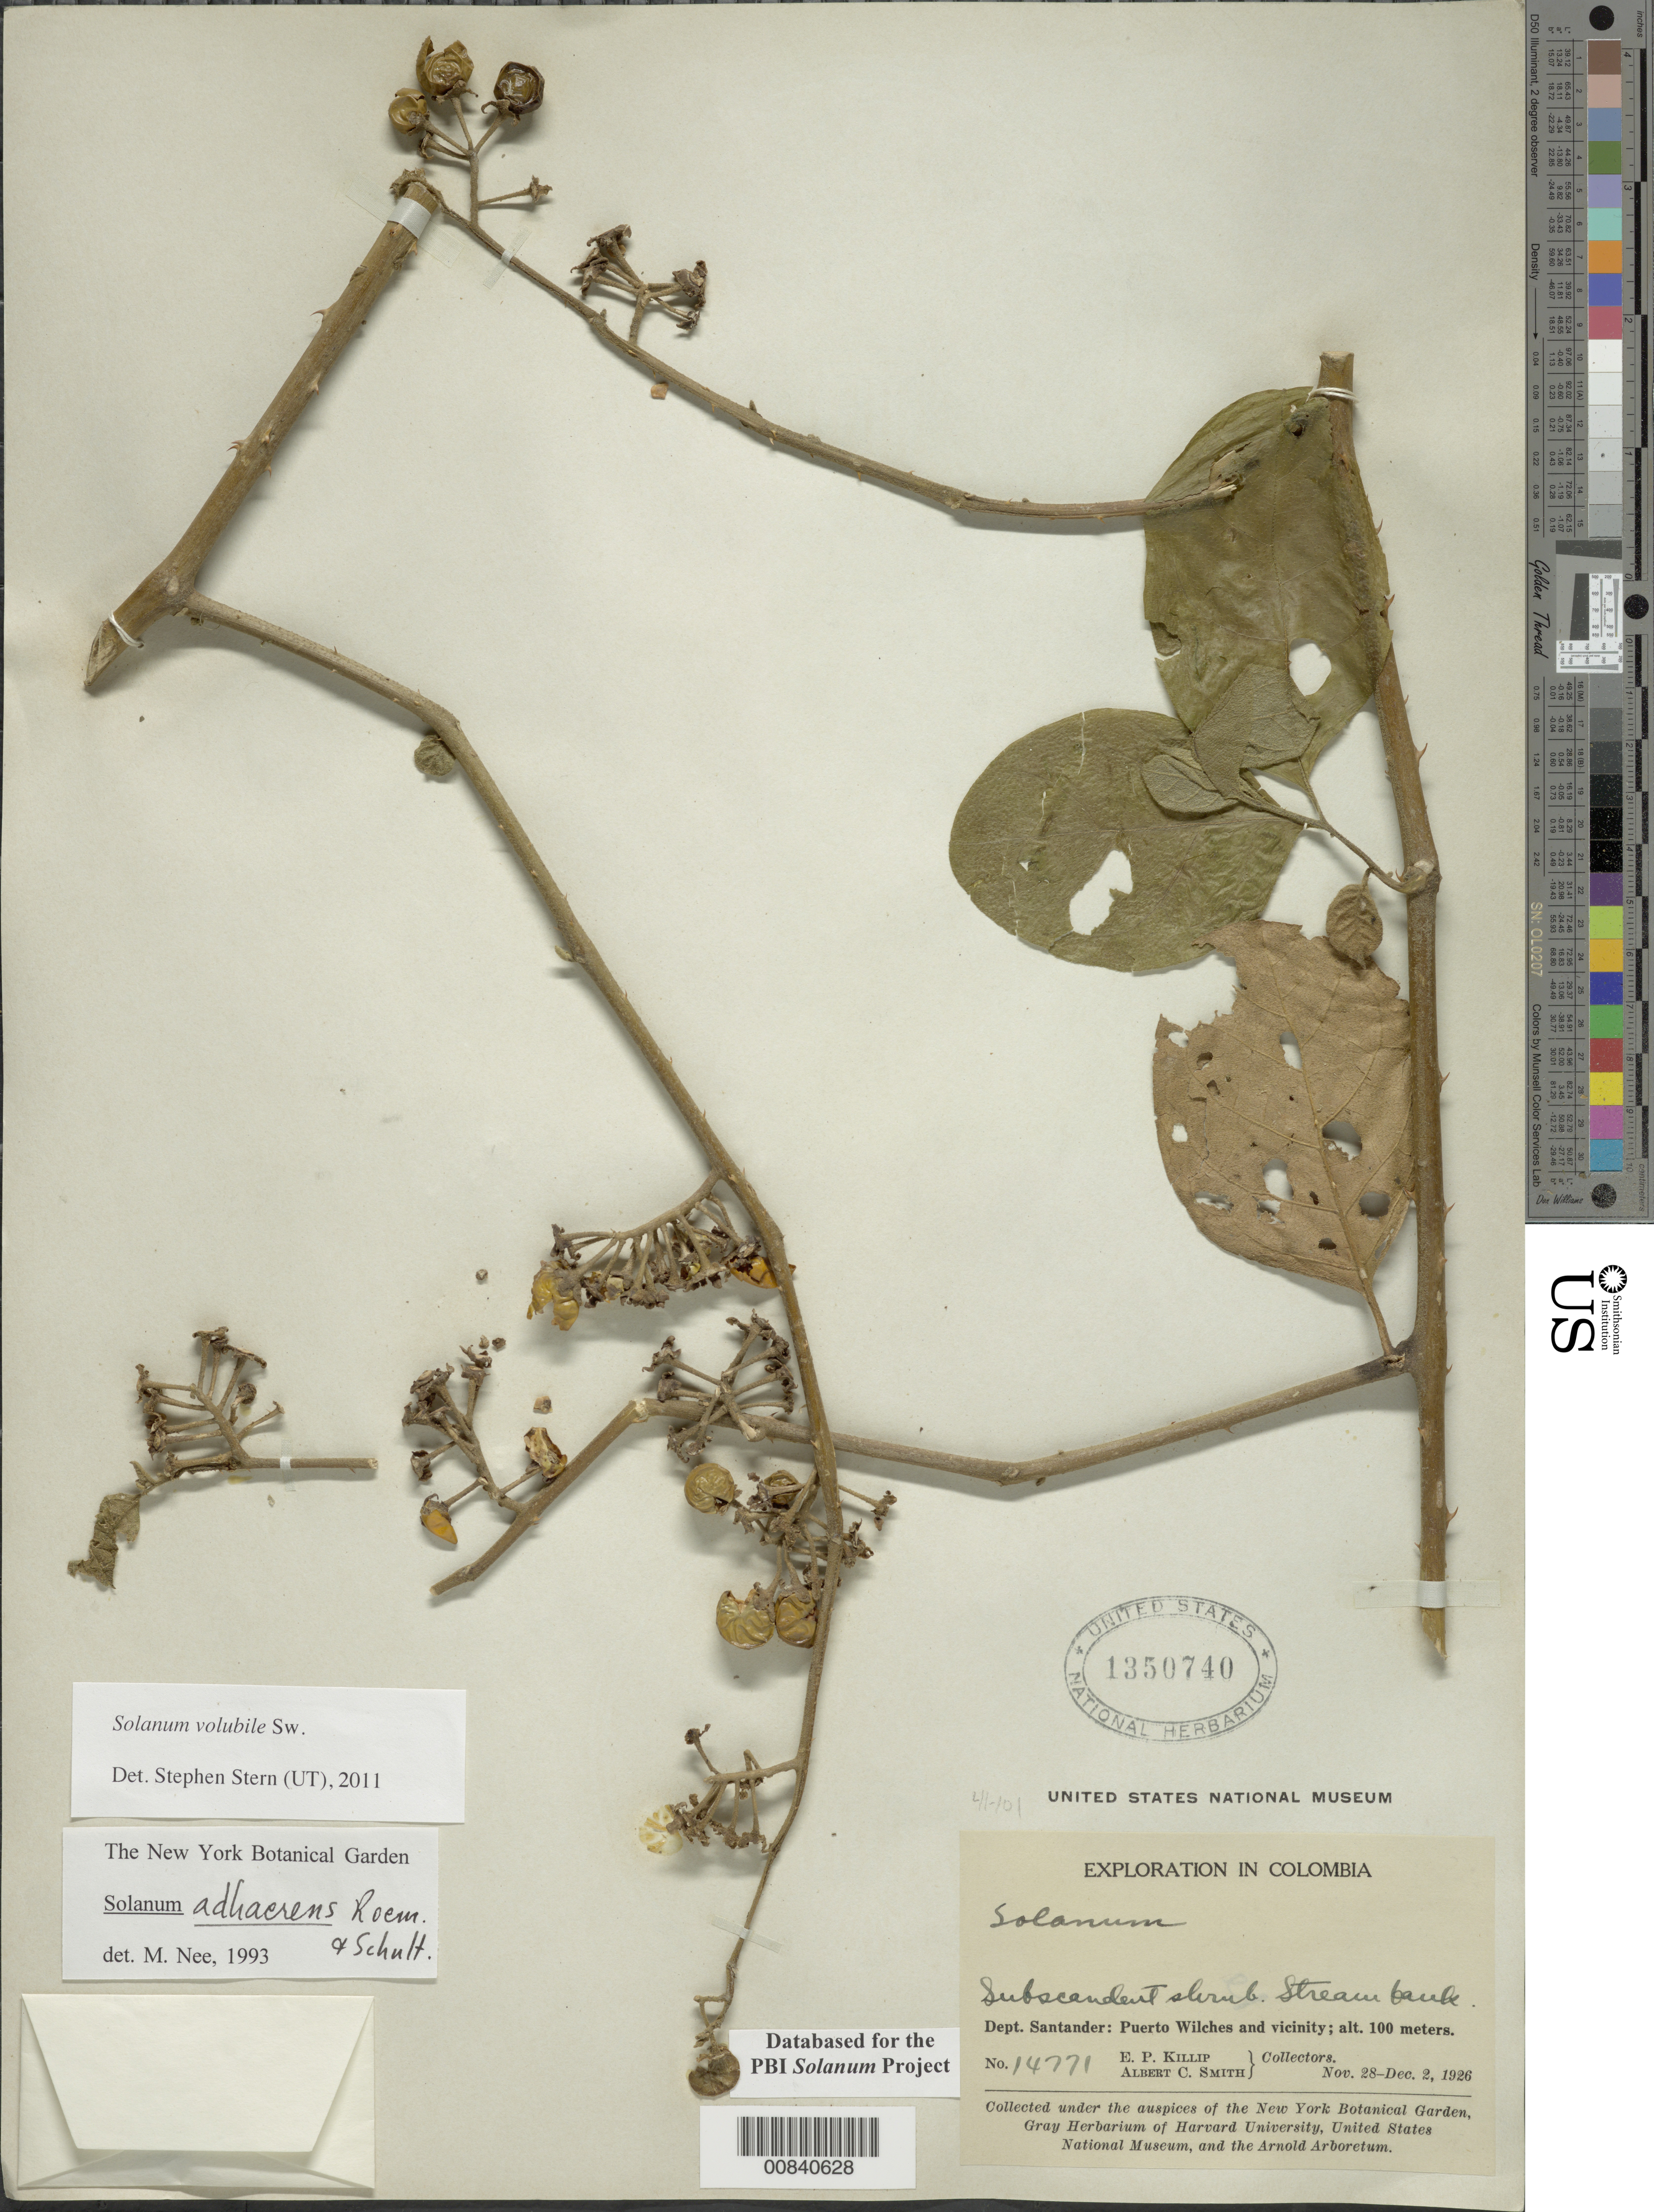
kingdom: Plantae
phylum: Tracheophyta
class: Magnoliopsida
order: Solanales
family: Solanaceae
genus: Solanum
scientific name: Solanum volubile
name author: Sw.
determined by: Stern, Stephen, (UNITED STATES)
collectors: E. P. Killip & A. C. Smith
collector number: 14771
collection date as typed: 28 Nov 1926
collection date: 1926-11-28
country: Colombia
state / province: Santander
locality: Puerto Wilches and vicinity.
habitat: Stream bank.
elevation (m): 100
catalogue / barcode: US 1350740